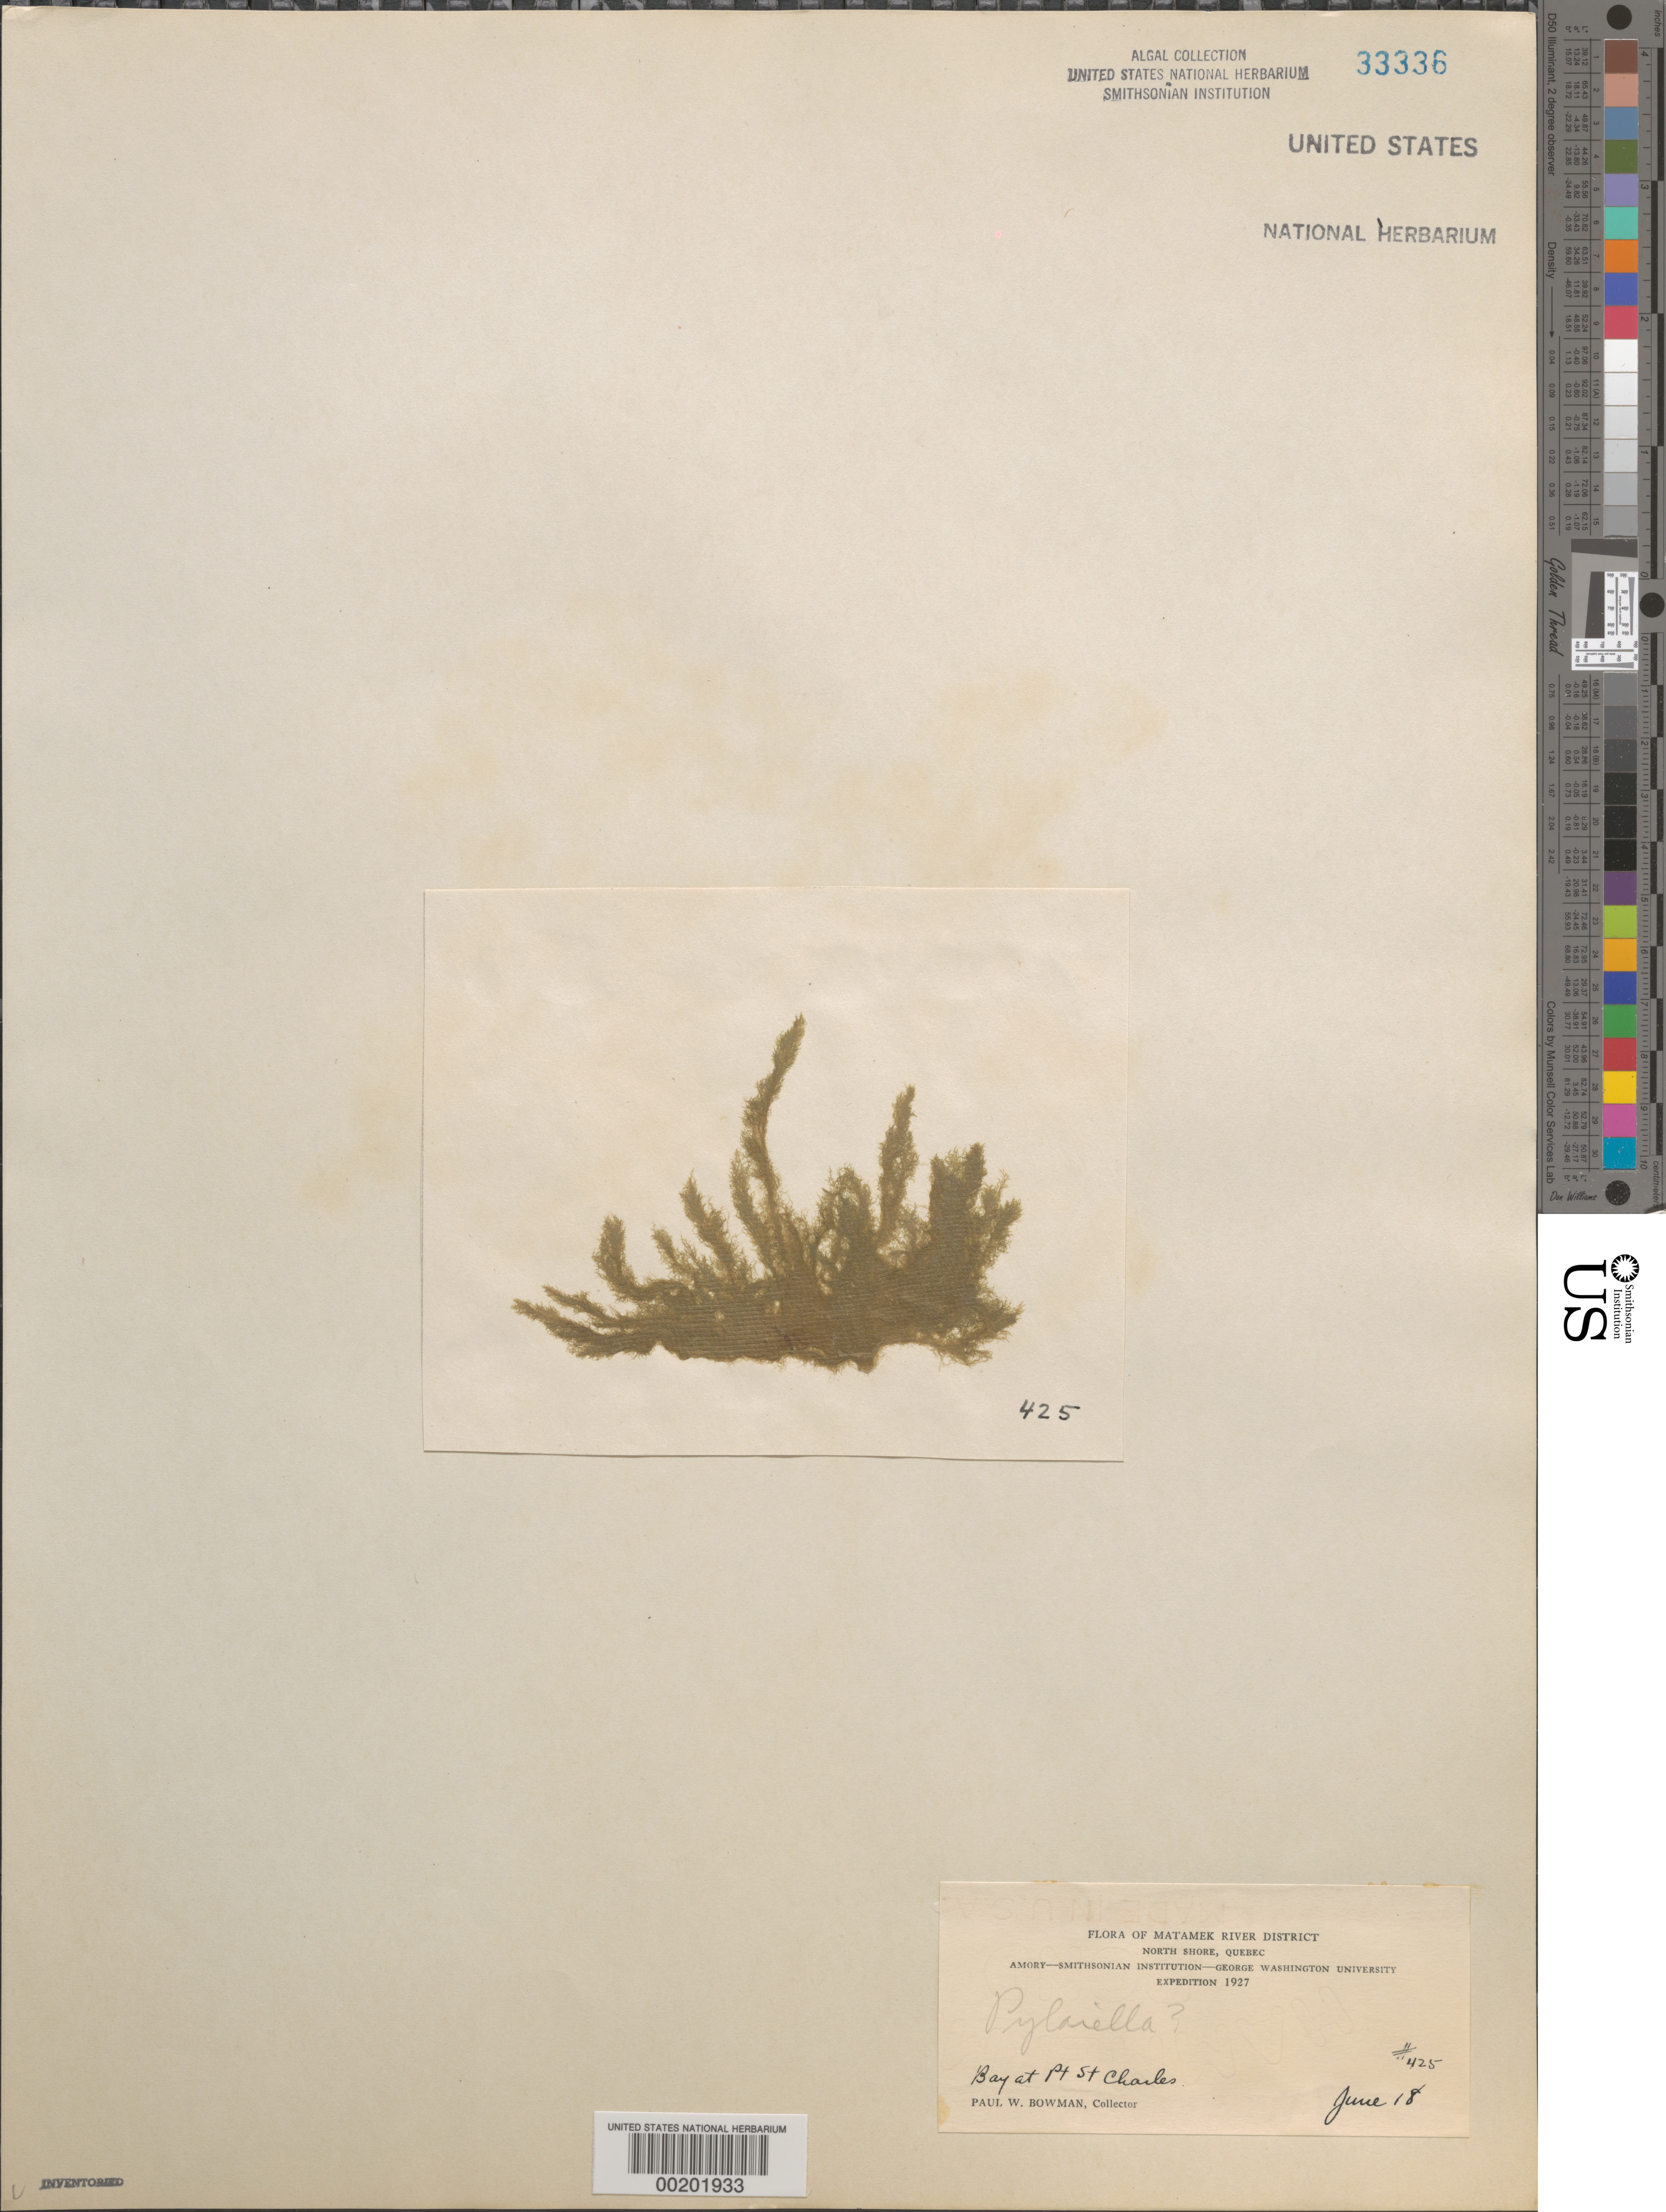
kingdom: Chromista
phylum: Ochrophyta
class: Phaeophyceae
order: Ectocarpales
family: Acinetosporaceae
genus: Pylaiella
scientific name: Pylaiella sp.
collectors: P. Bowman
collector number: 425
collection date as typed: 18 Jun 1927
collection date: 1927-06-18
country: Canada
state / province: Quebec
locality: Matamek river district, north shore, bay at point st. charles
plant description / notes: Amory-Smithsonian Institution-George Washington University Expedition, 1927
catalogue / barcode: US 33336